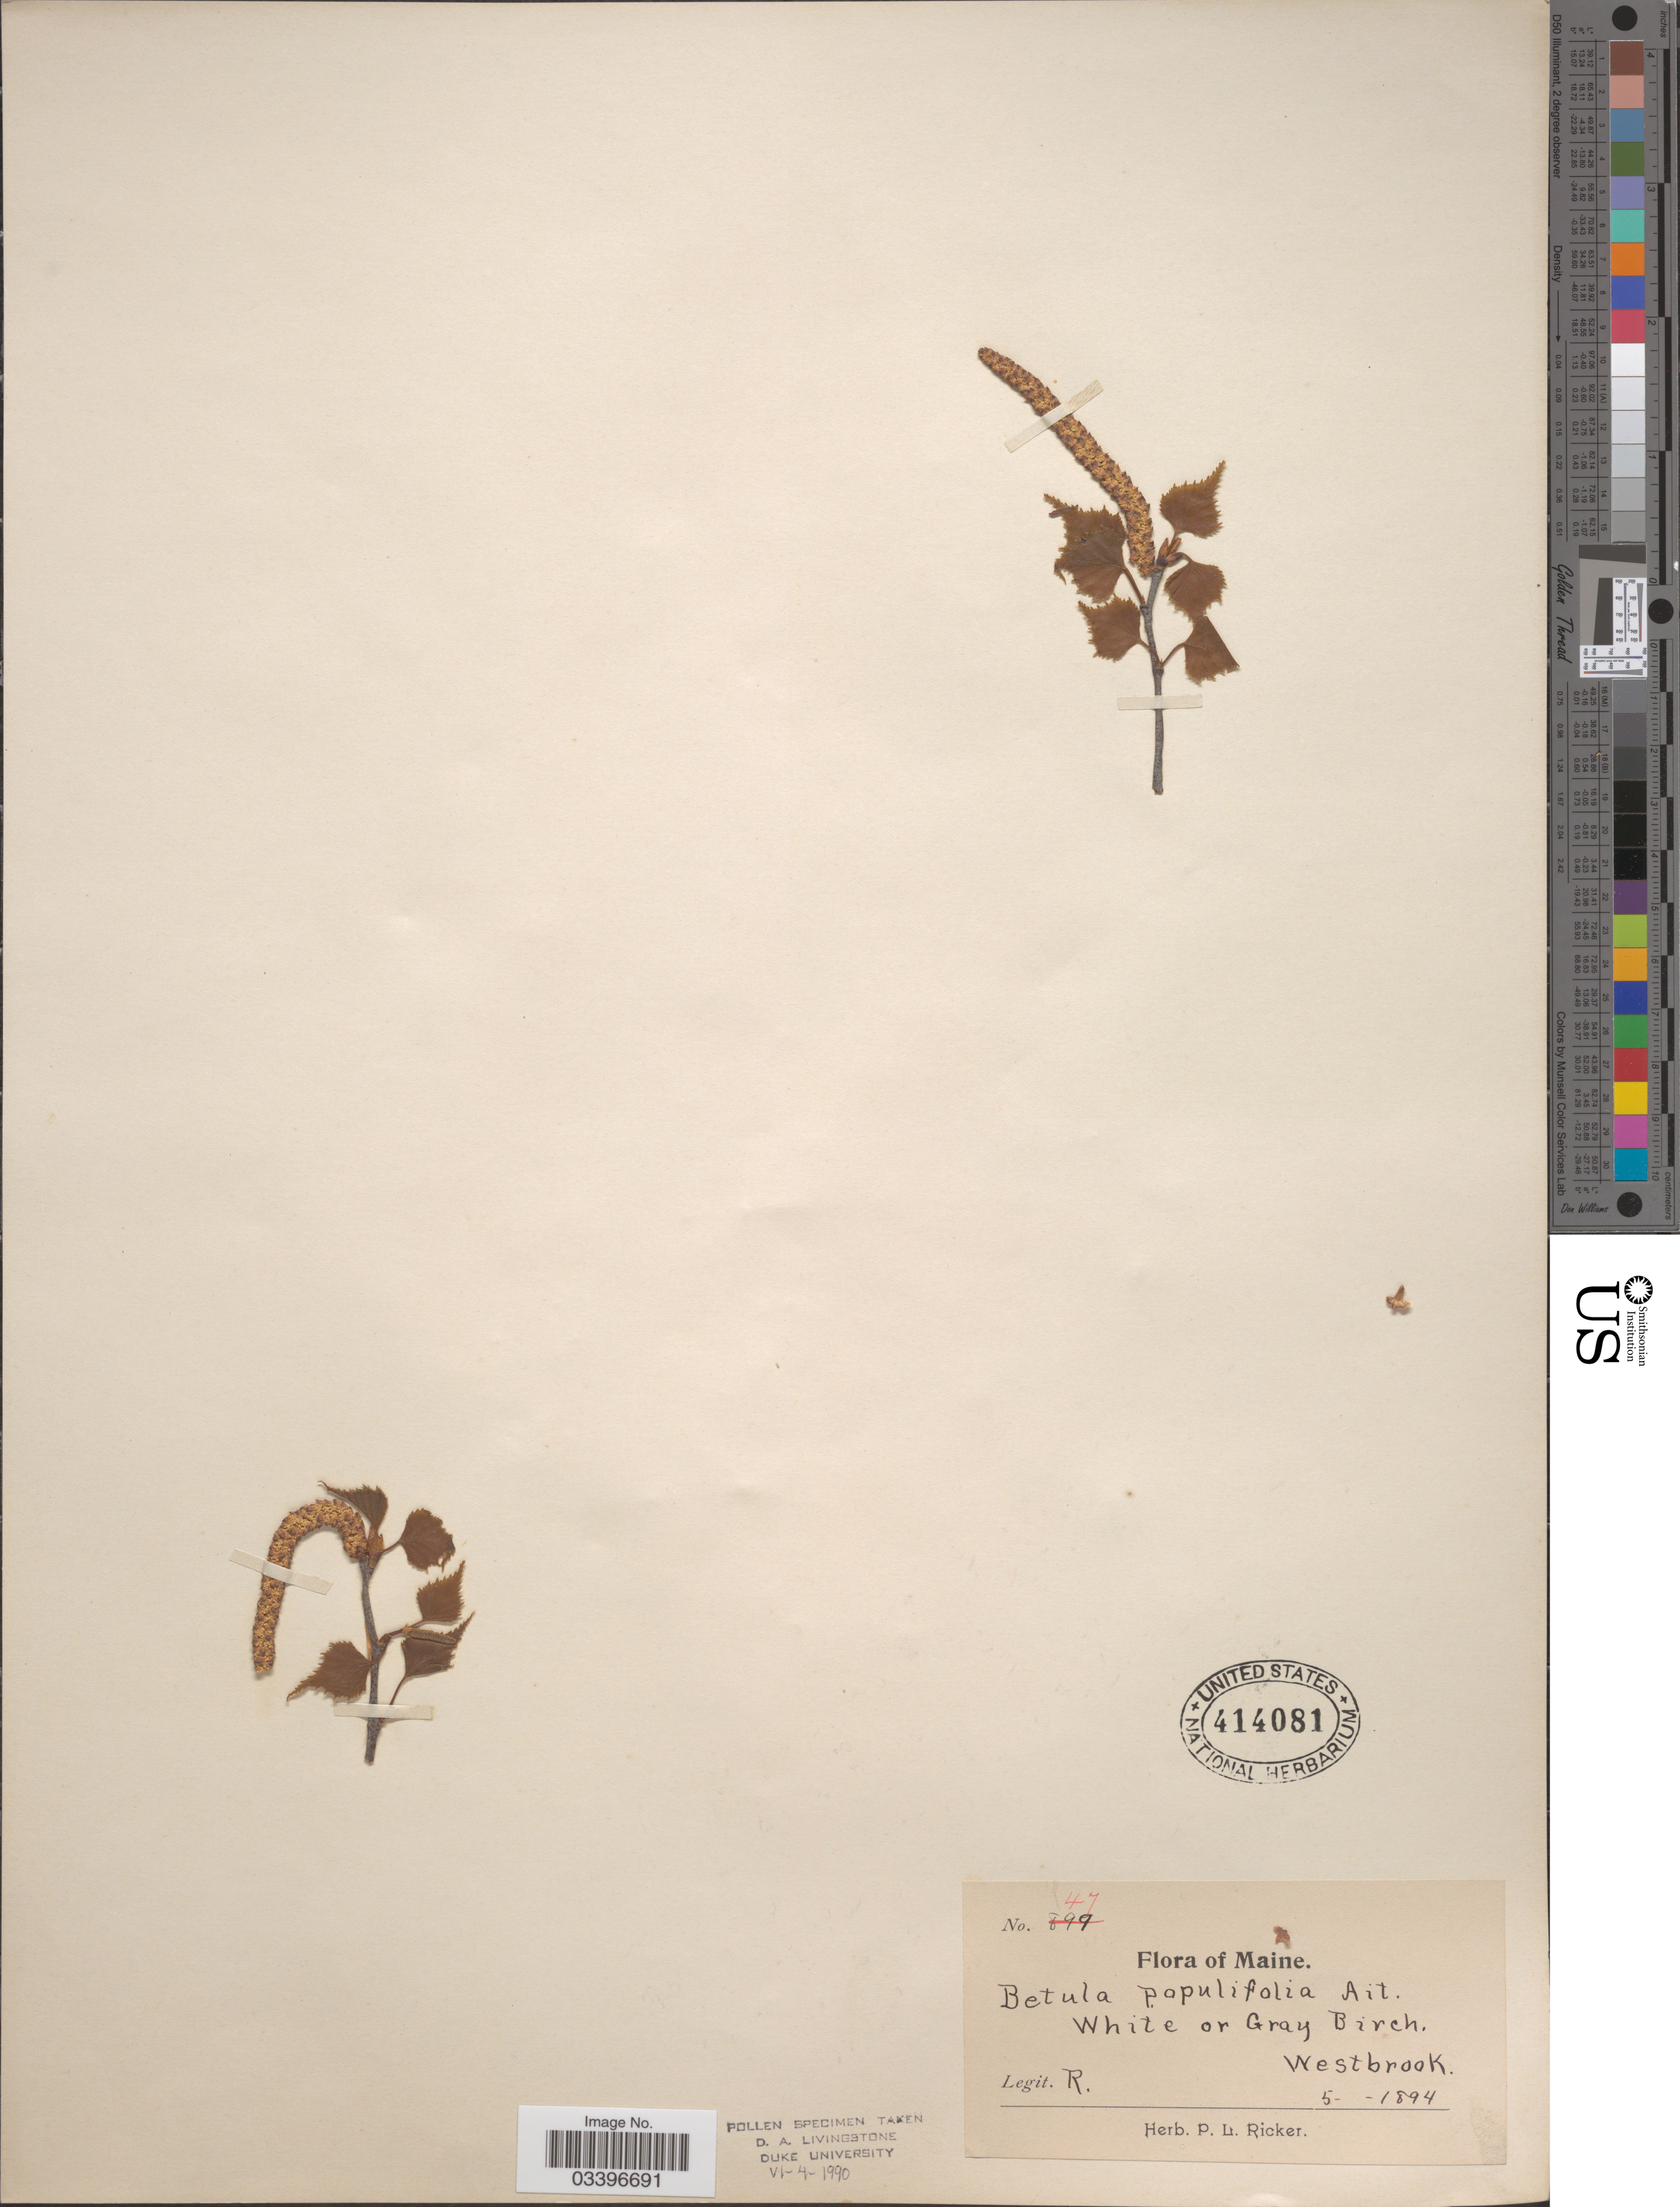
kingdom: Plantae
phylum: Tracheophyta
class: Magnoliopsida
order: Fagales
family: Betulaceae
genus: Betula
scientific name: Betula populifolia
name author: Marshall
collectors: P. Ricker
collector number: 47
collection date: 1894-05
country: United States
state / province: Maine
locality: Westbrook.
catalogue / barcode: US 414081